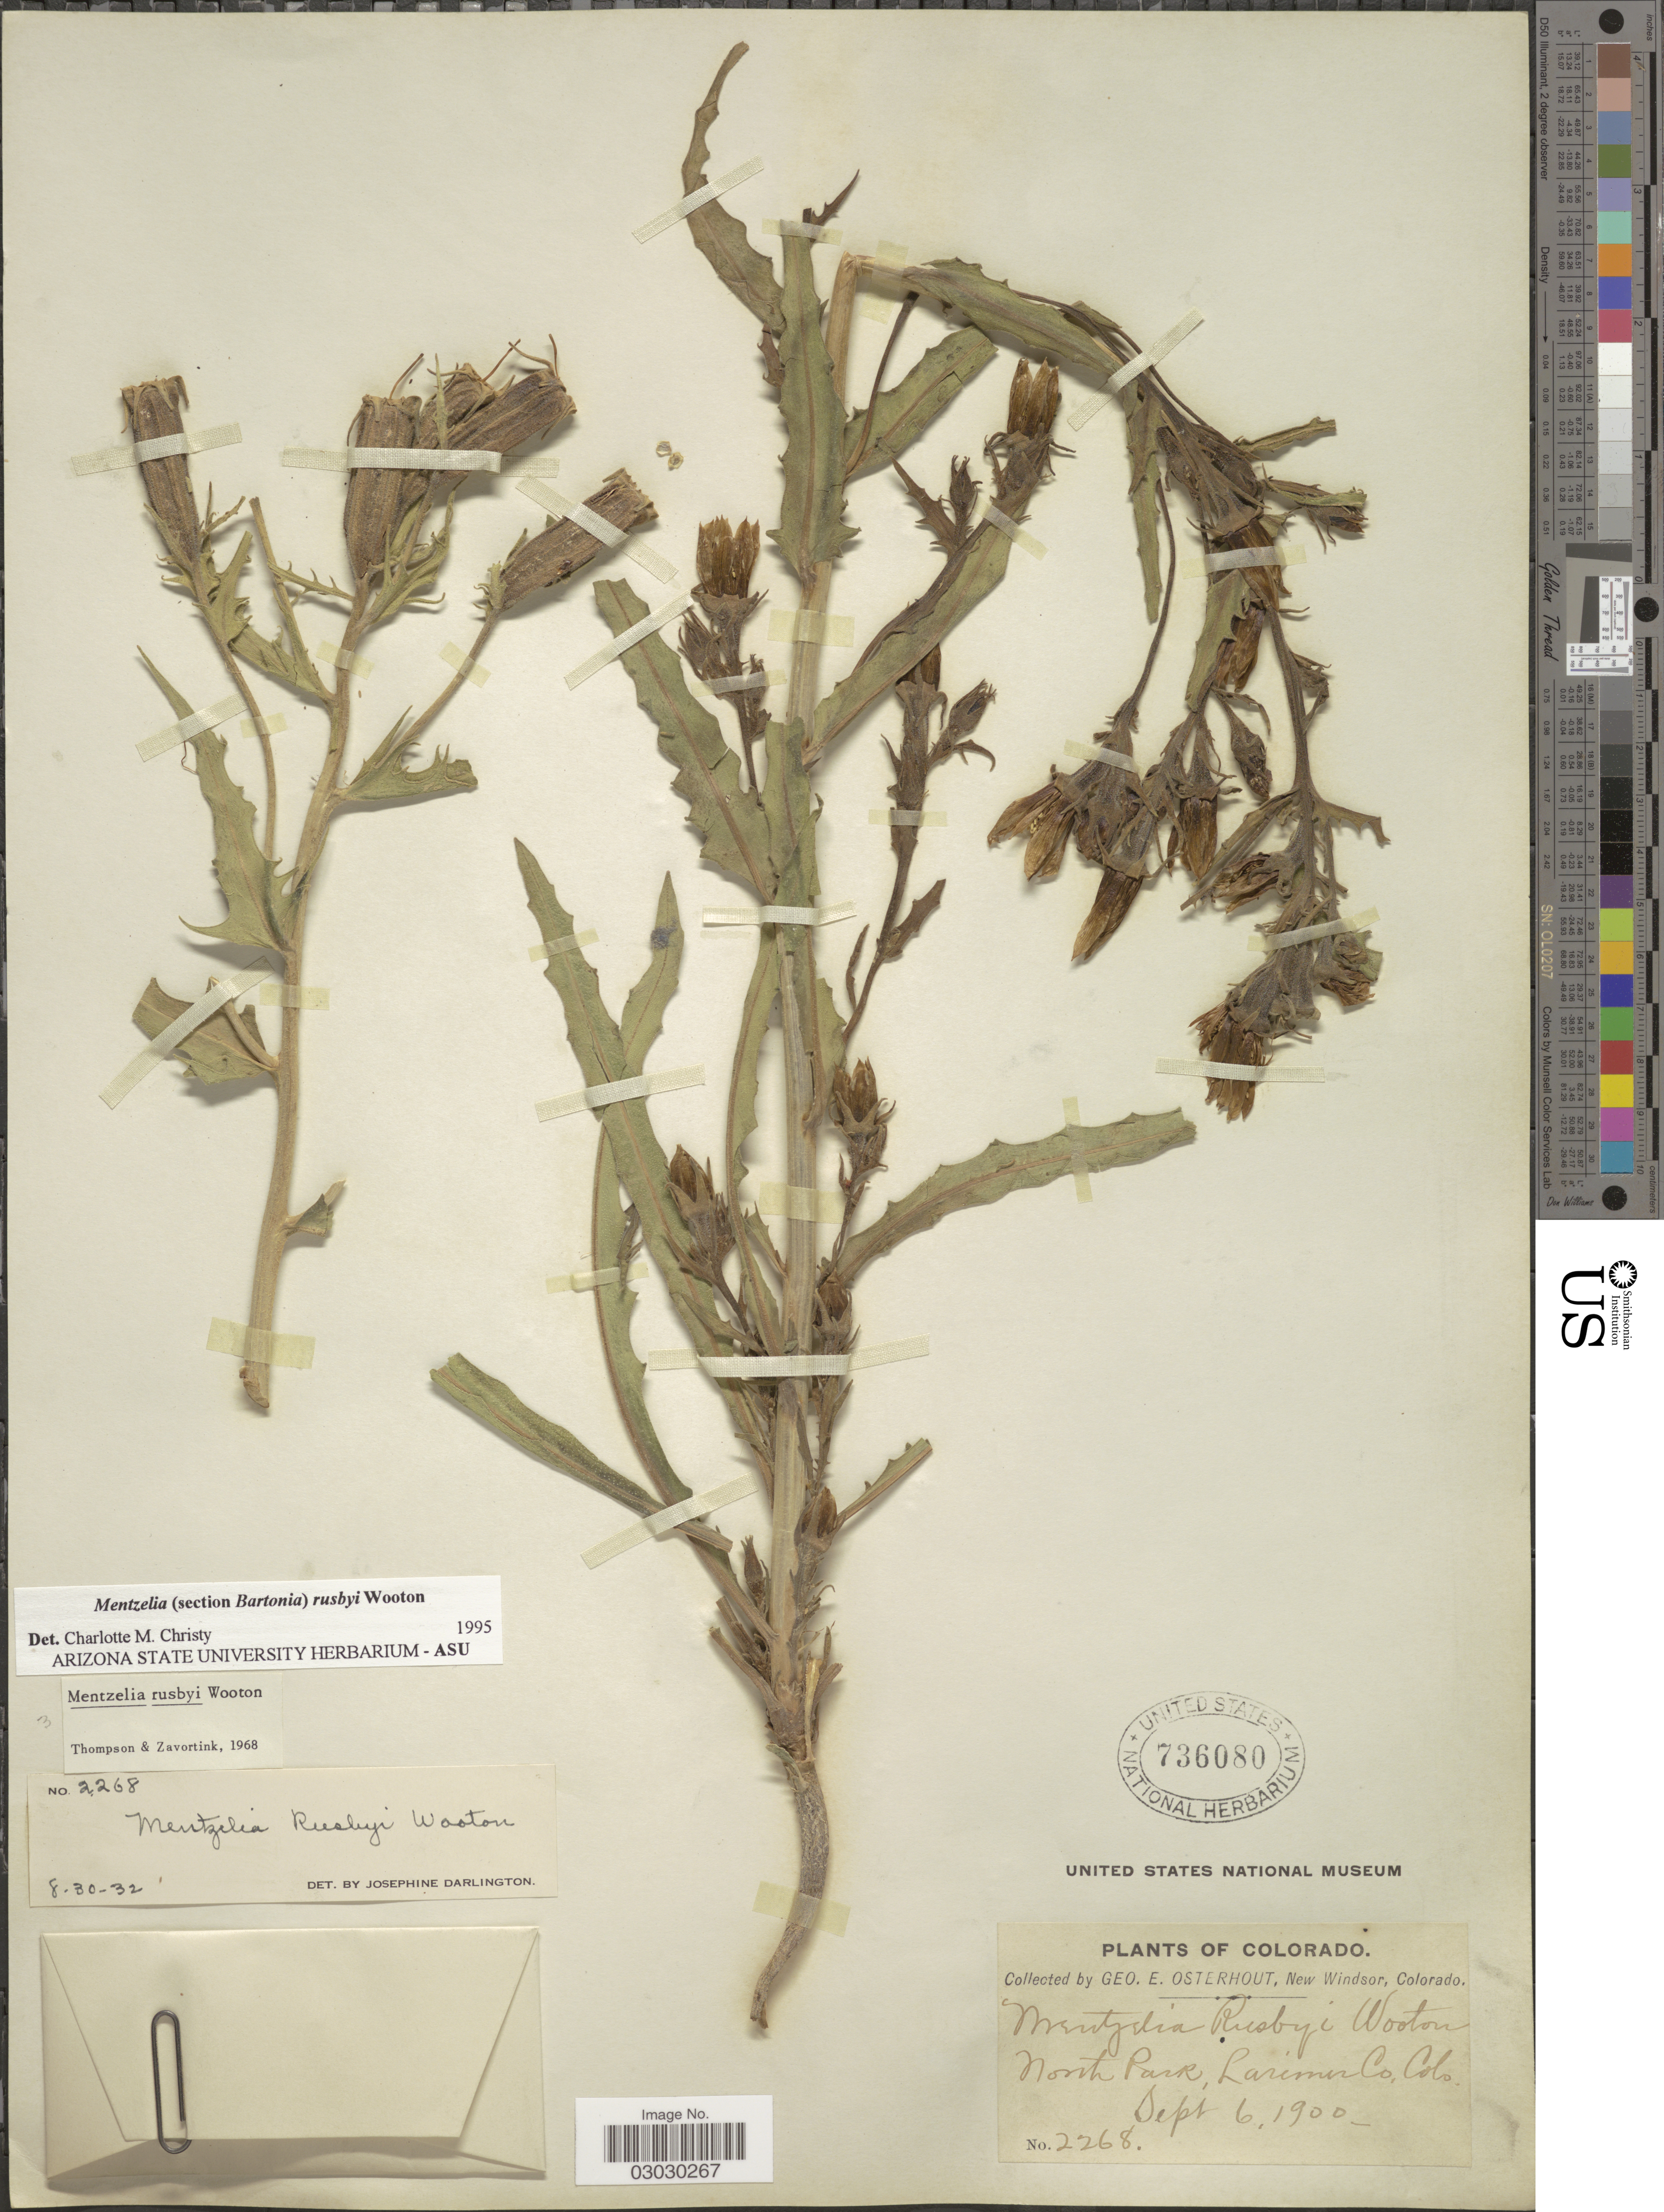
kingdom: Plantae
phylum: Tracheophyta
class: Magnoliopsida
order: Cornales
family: Loasaceae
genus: Mentzelia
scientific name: Mentzelia rusbyi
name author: Wooton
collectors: G. Osterhout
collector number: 2268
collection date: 1900-09-06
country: United States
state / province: Colorado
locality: North Park, Larimer Co.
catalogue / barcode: US 736080